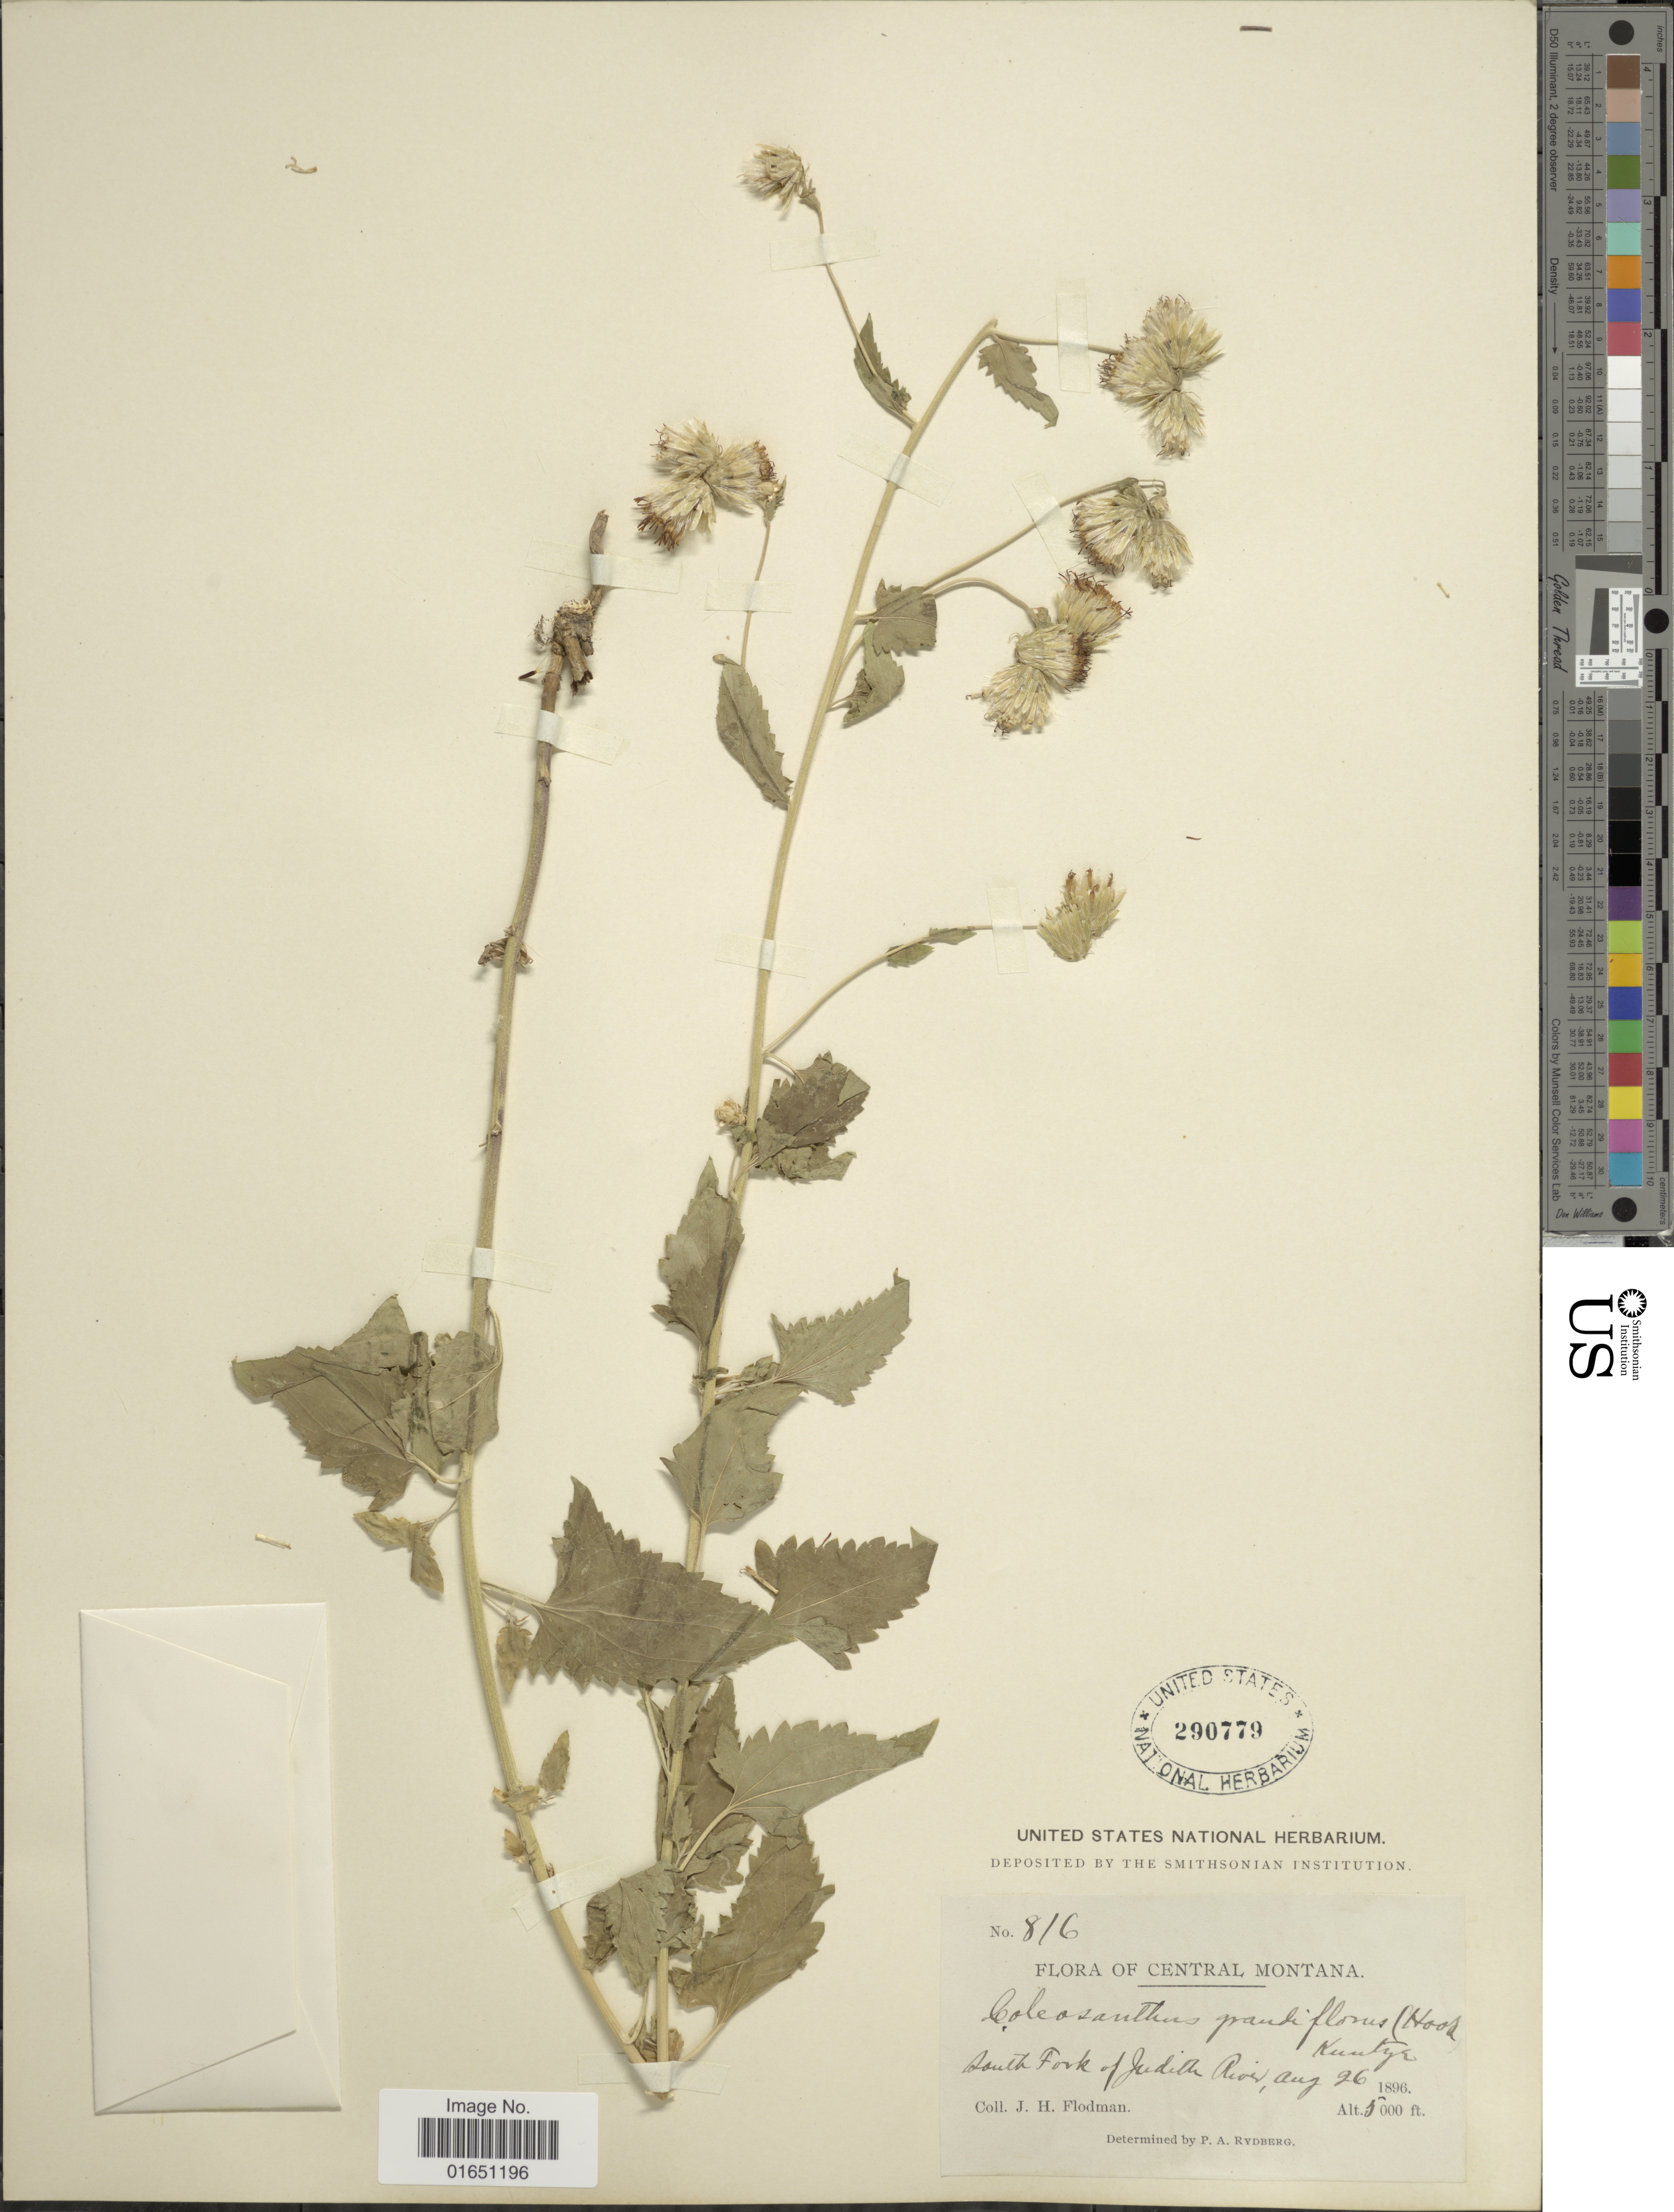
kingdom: Plantae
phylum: Tracheophyta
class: Magnoliopsida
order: Asterales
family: Asteraceae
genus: Brickellia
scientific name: Brickellia grandiflora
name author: (Hook.) Nutt.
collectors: J. Flodman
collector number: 816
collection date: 1896-08-26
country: United States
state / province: Montana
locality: Central Montana. South Fork of Judith Rios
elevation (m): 1524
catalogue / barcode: US 290779